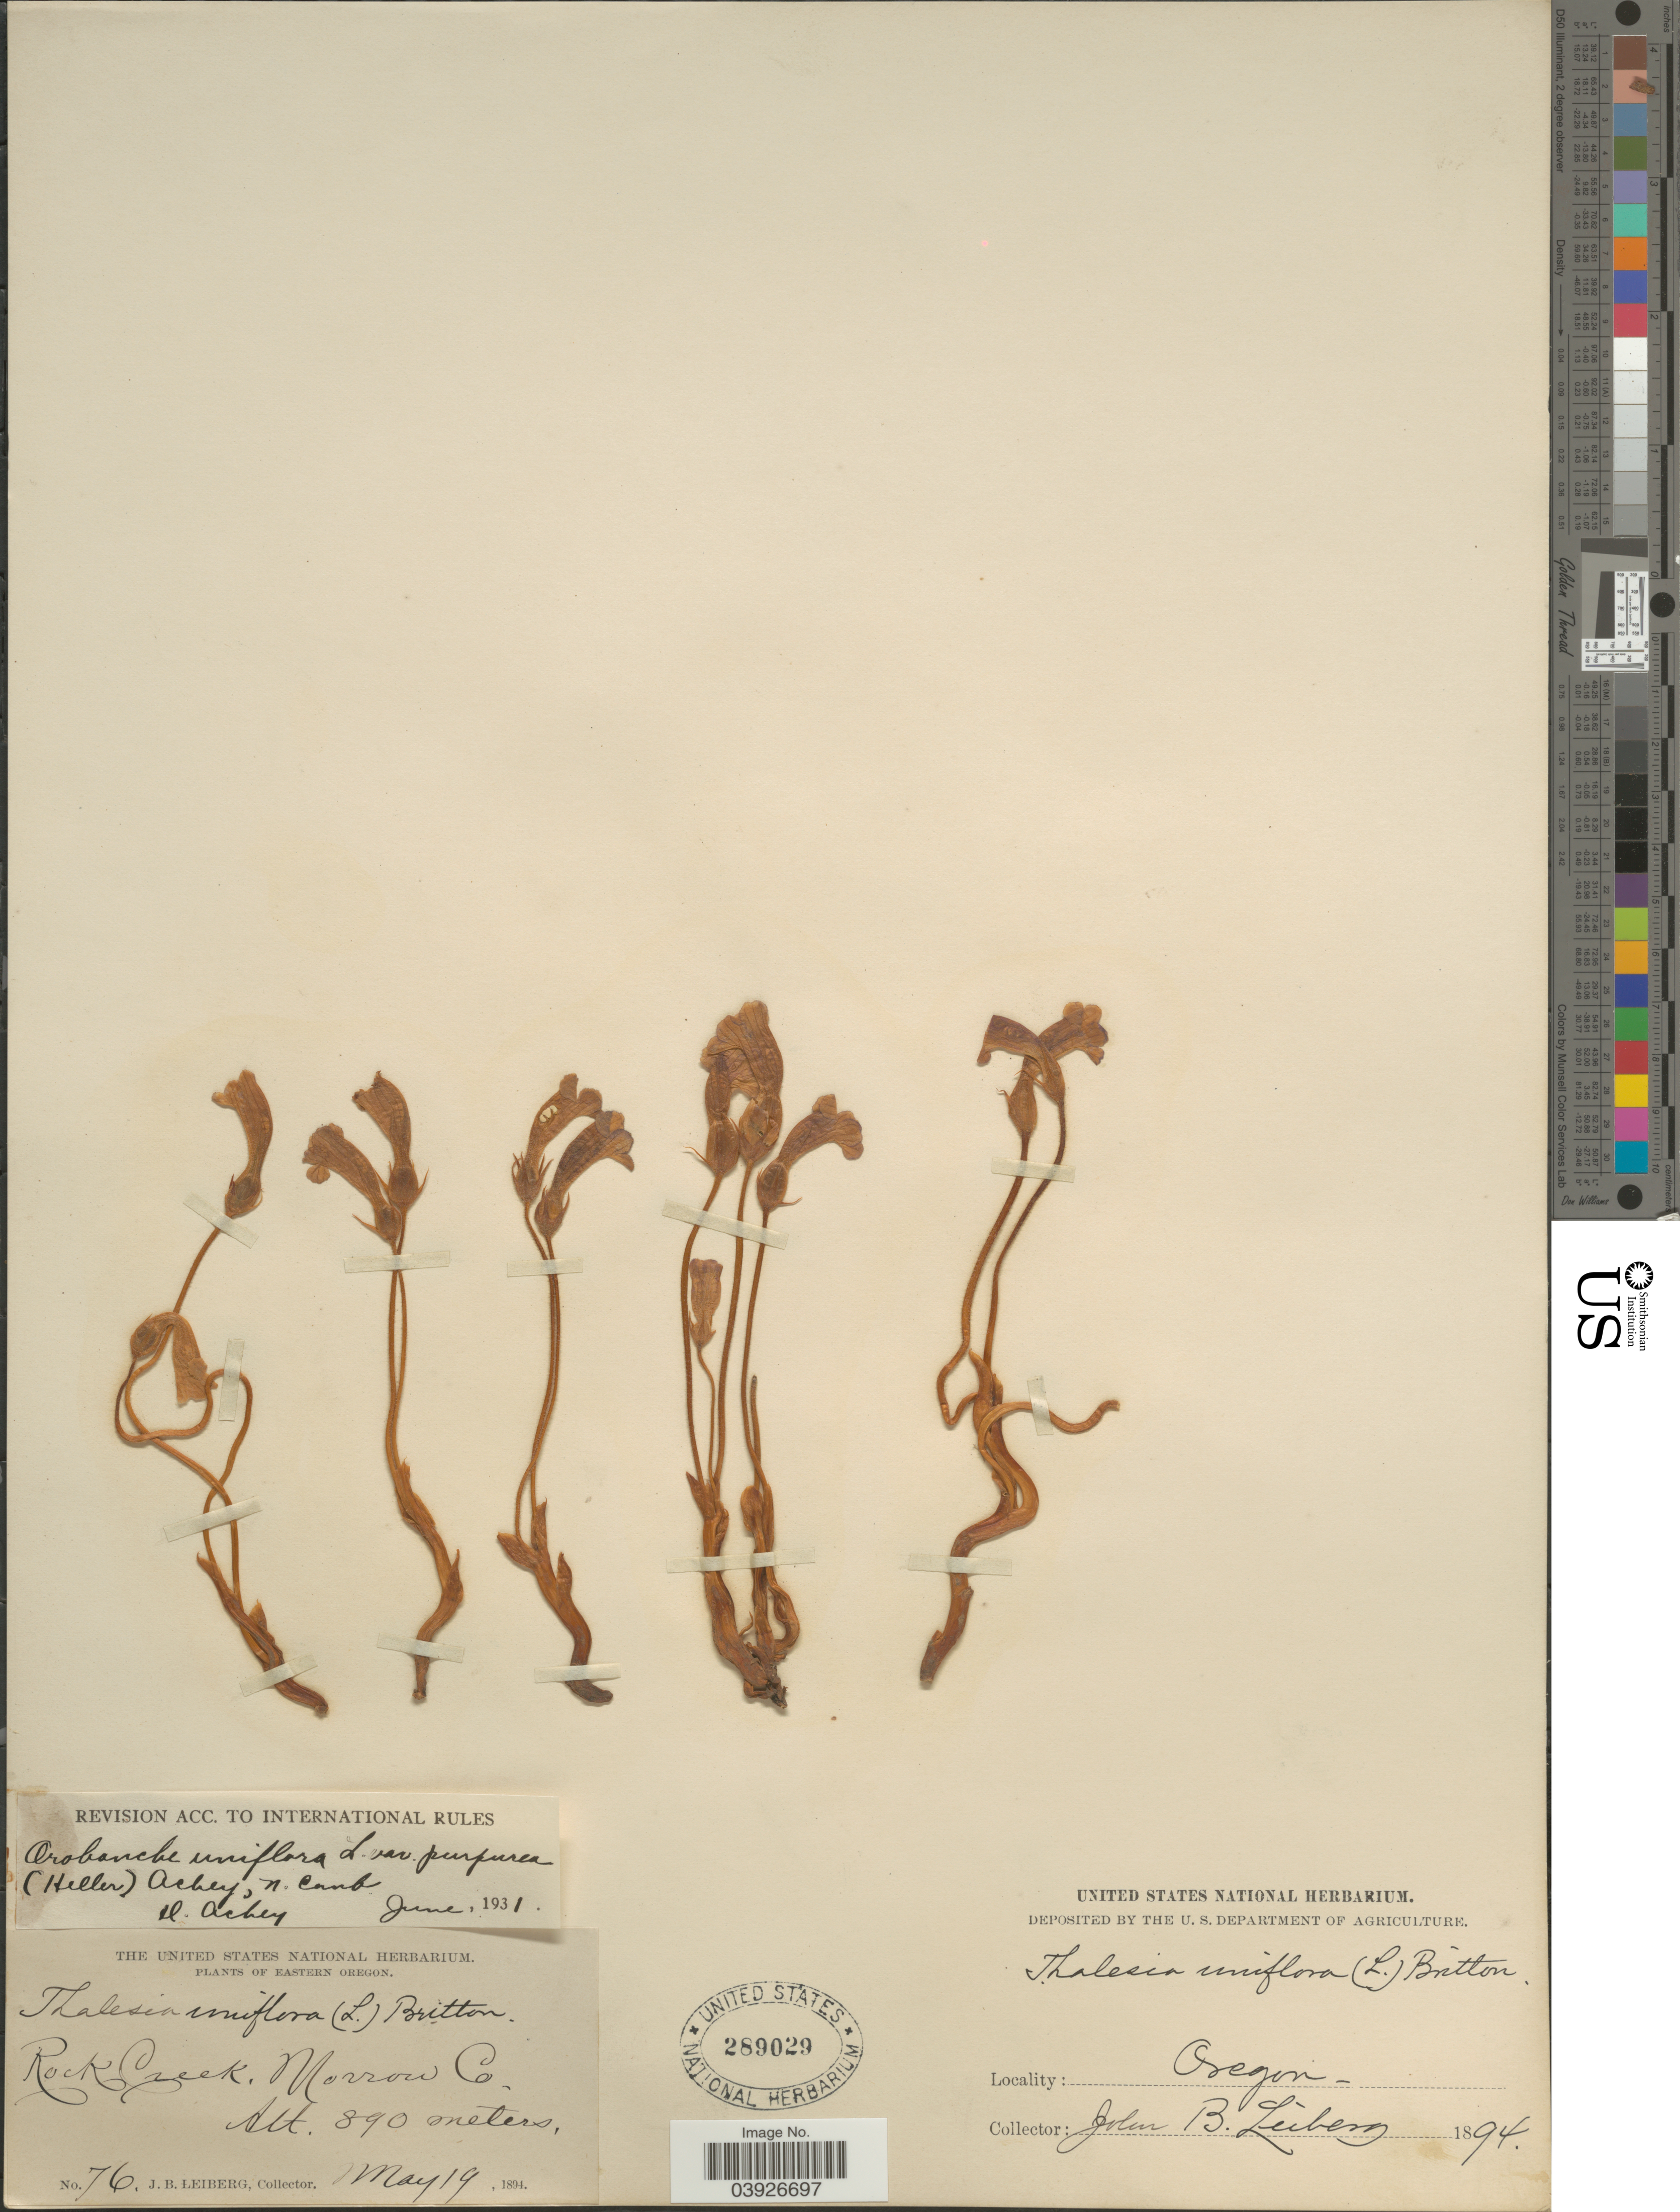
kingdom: Plantae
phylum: Tracheophyta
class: Magnoliopsida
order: Lamiales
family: Orobanchaceae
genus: Aphyllon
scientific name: Aphyllon purpureum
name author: (A. Heller) Holub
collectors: J. B. Leiberg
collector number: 76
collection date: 1894-05-19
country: United States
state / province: Oregon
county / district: Morrow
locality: Eastern Oregon. Rock Creek, Morrow Co.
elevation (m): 890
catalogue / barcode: US 289029